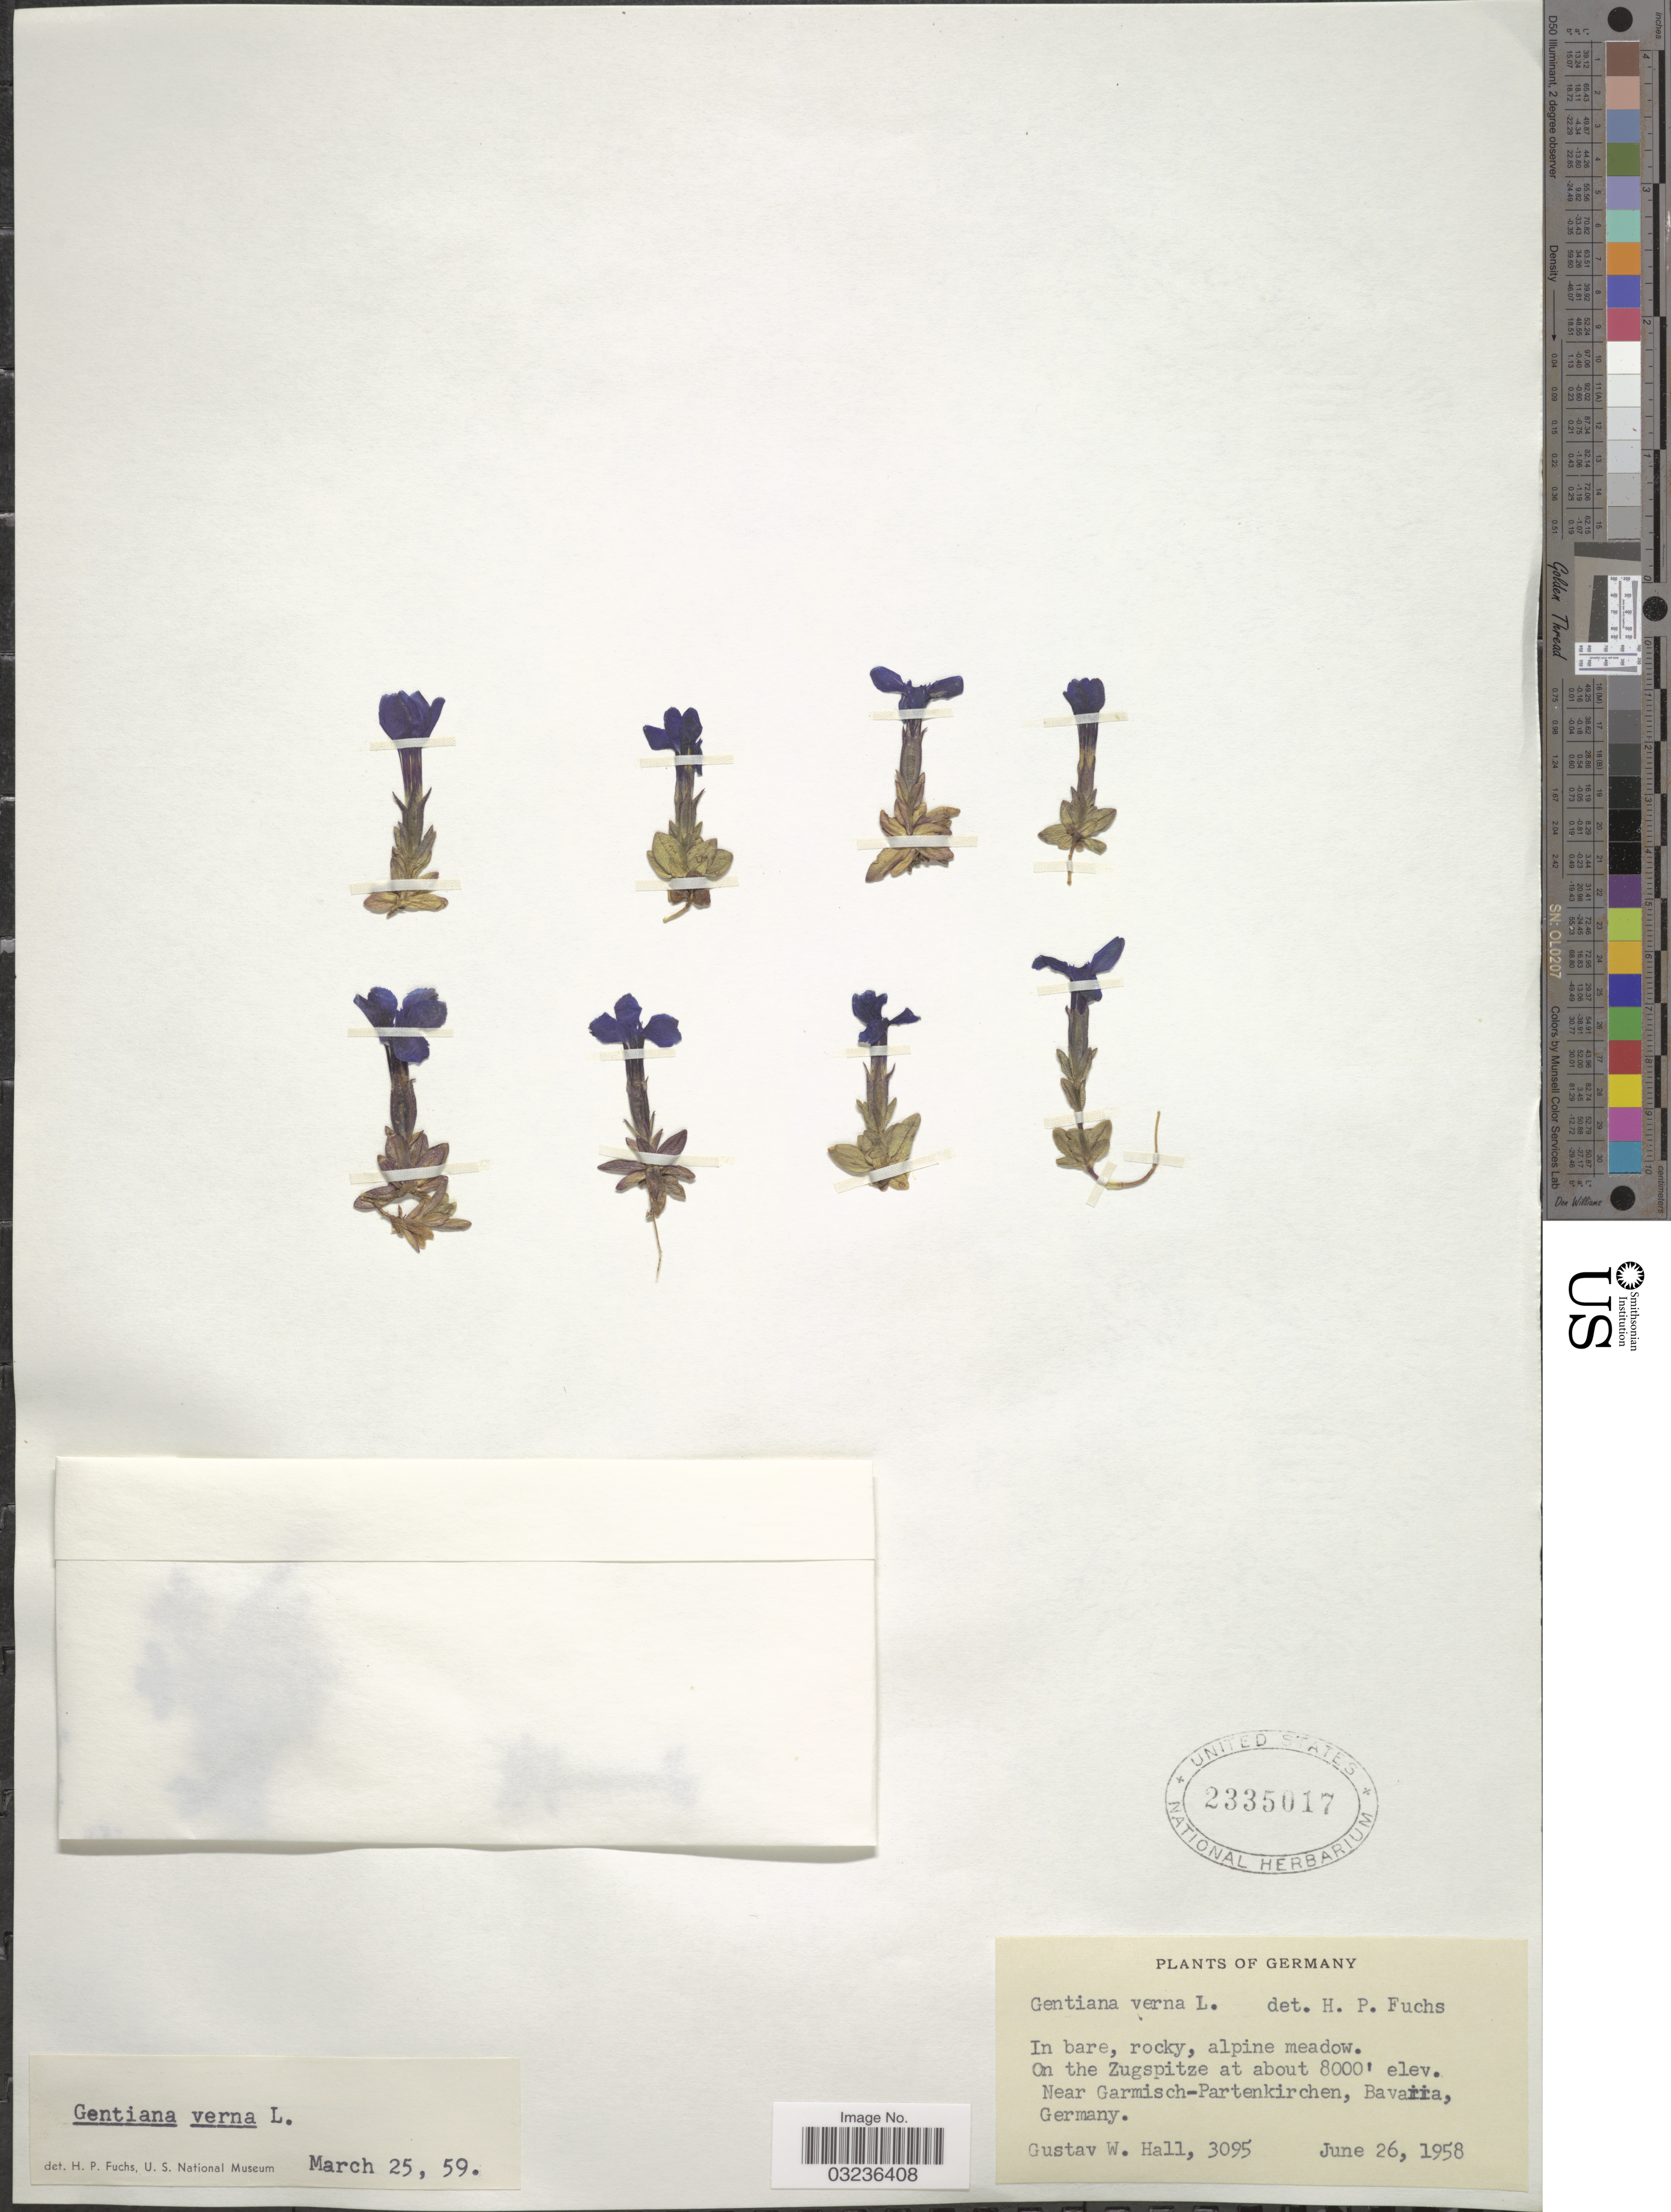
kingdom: Plantae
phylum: Tracheophyta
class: Magnoliopsida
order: Gentianales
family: Gentianaceae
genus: Gentiana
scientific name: Gentiana verna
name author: L.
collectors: G. Wall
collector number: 3095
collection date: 1958-06-26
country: Germany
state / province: Bayern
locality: On the Zugspitze. Near Garmisch-Partenkirchen, Bavaria.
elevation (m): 2438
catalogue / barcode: US 2335017